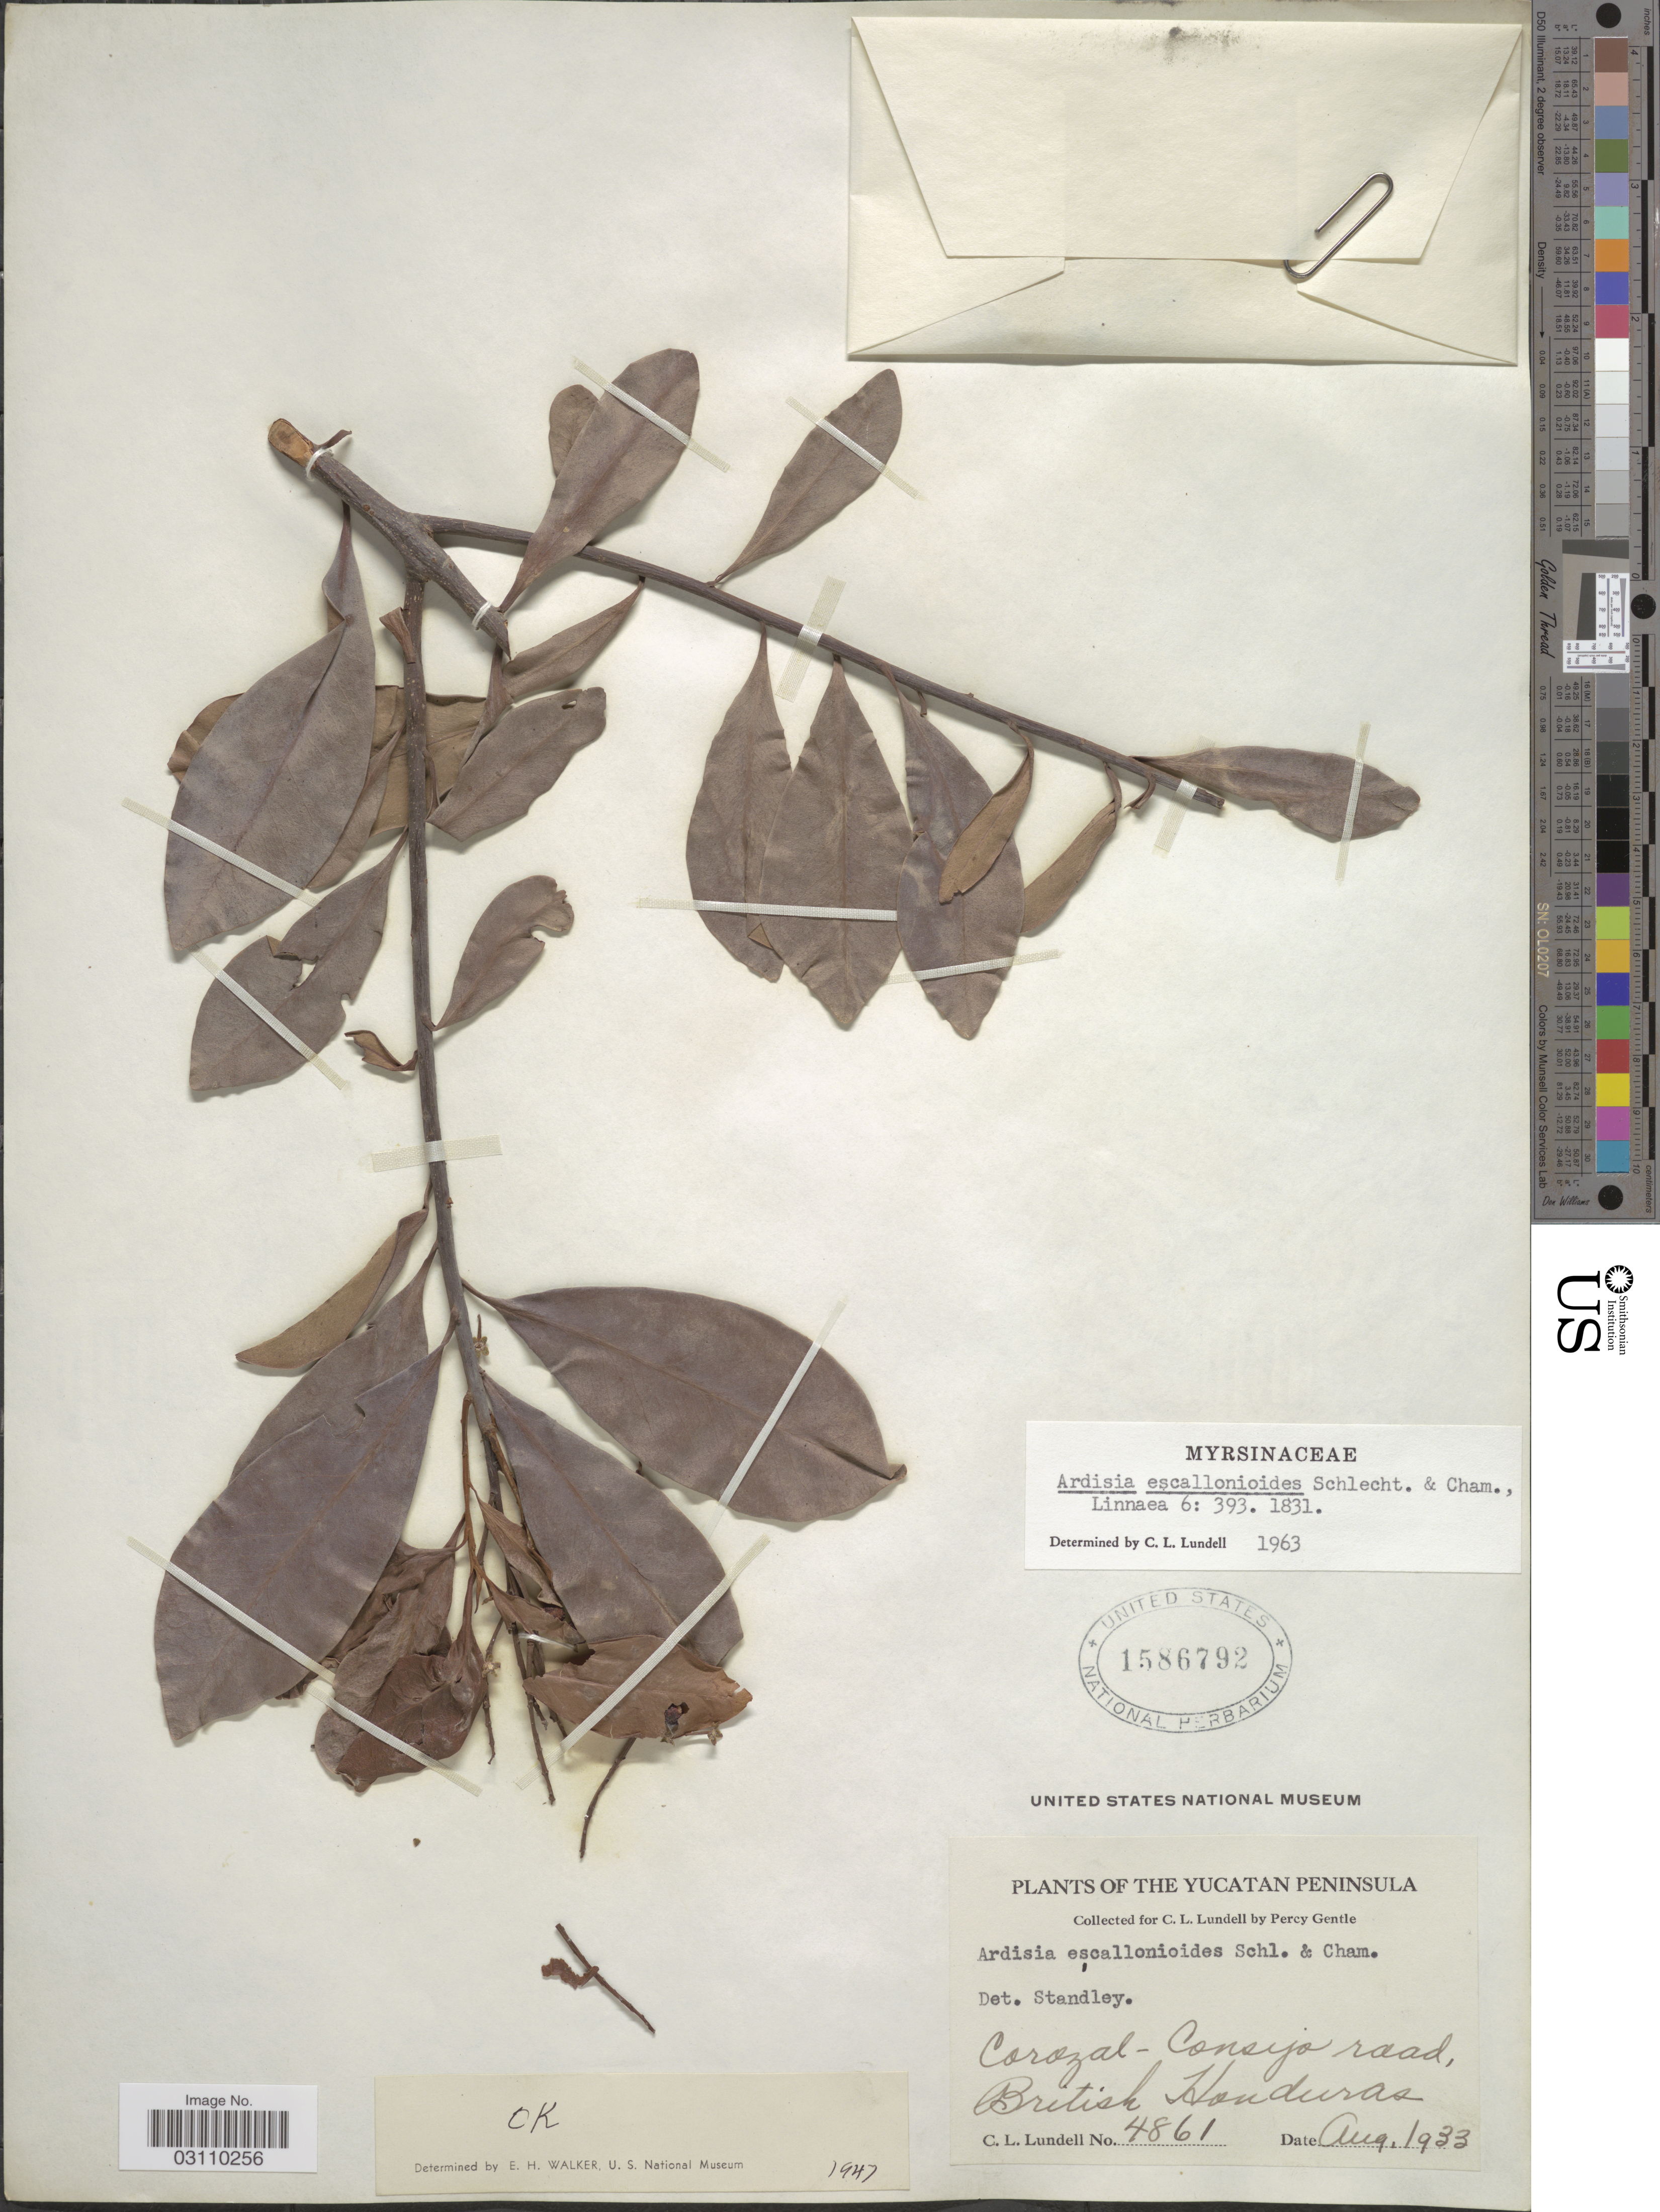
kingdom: Plantae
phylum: Tracheophyta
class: Magnoliopsida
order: Ericales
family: Primulaceae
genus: Ardisia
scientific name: Ardisia escallonioides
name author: Schltdl. & Cham.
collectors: C. L. Lundell & P. H. Gentle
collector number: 4861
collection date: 1933-08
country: Belize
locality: The Yucatan Peninsula, Corozal-Consejo road, British Honduras.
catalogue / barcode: US 1586792